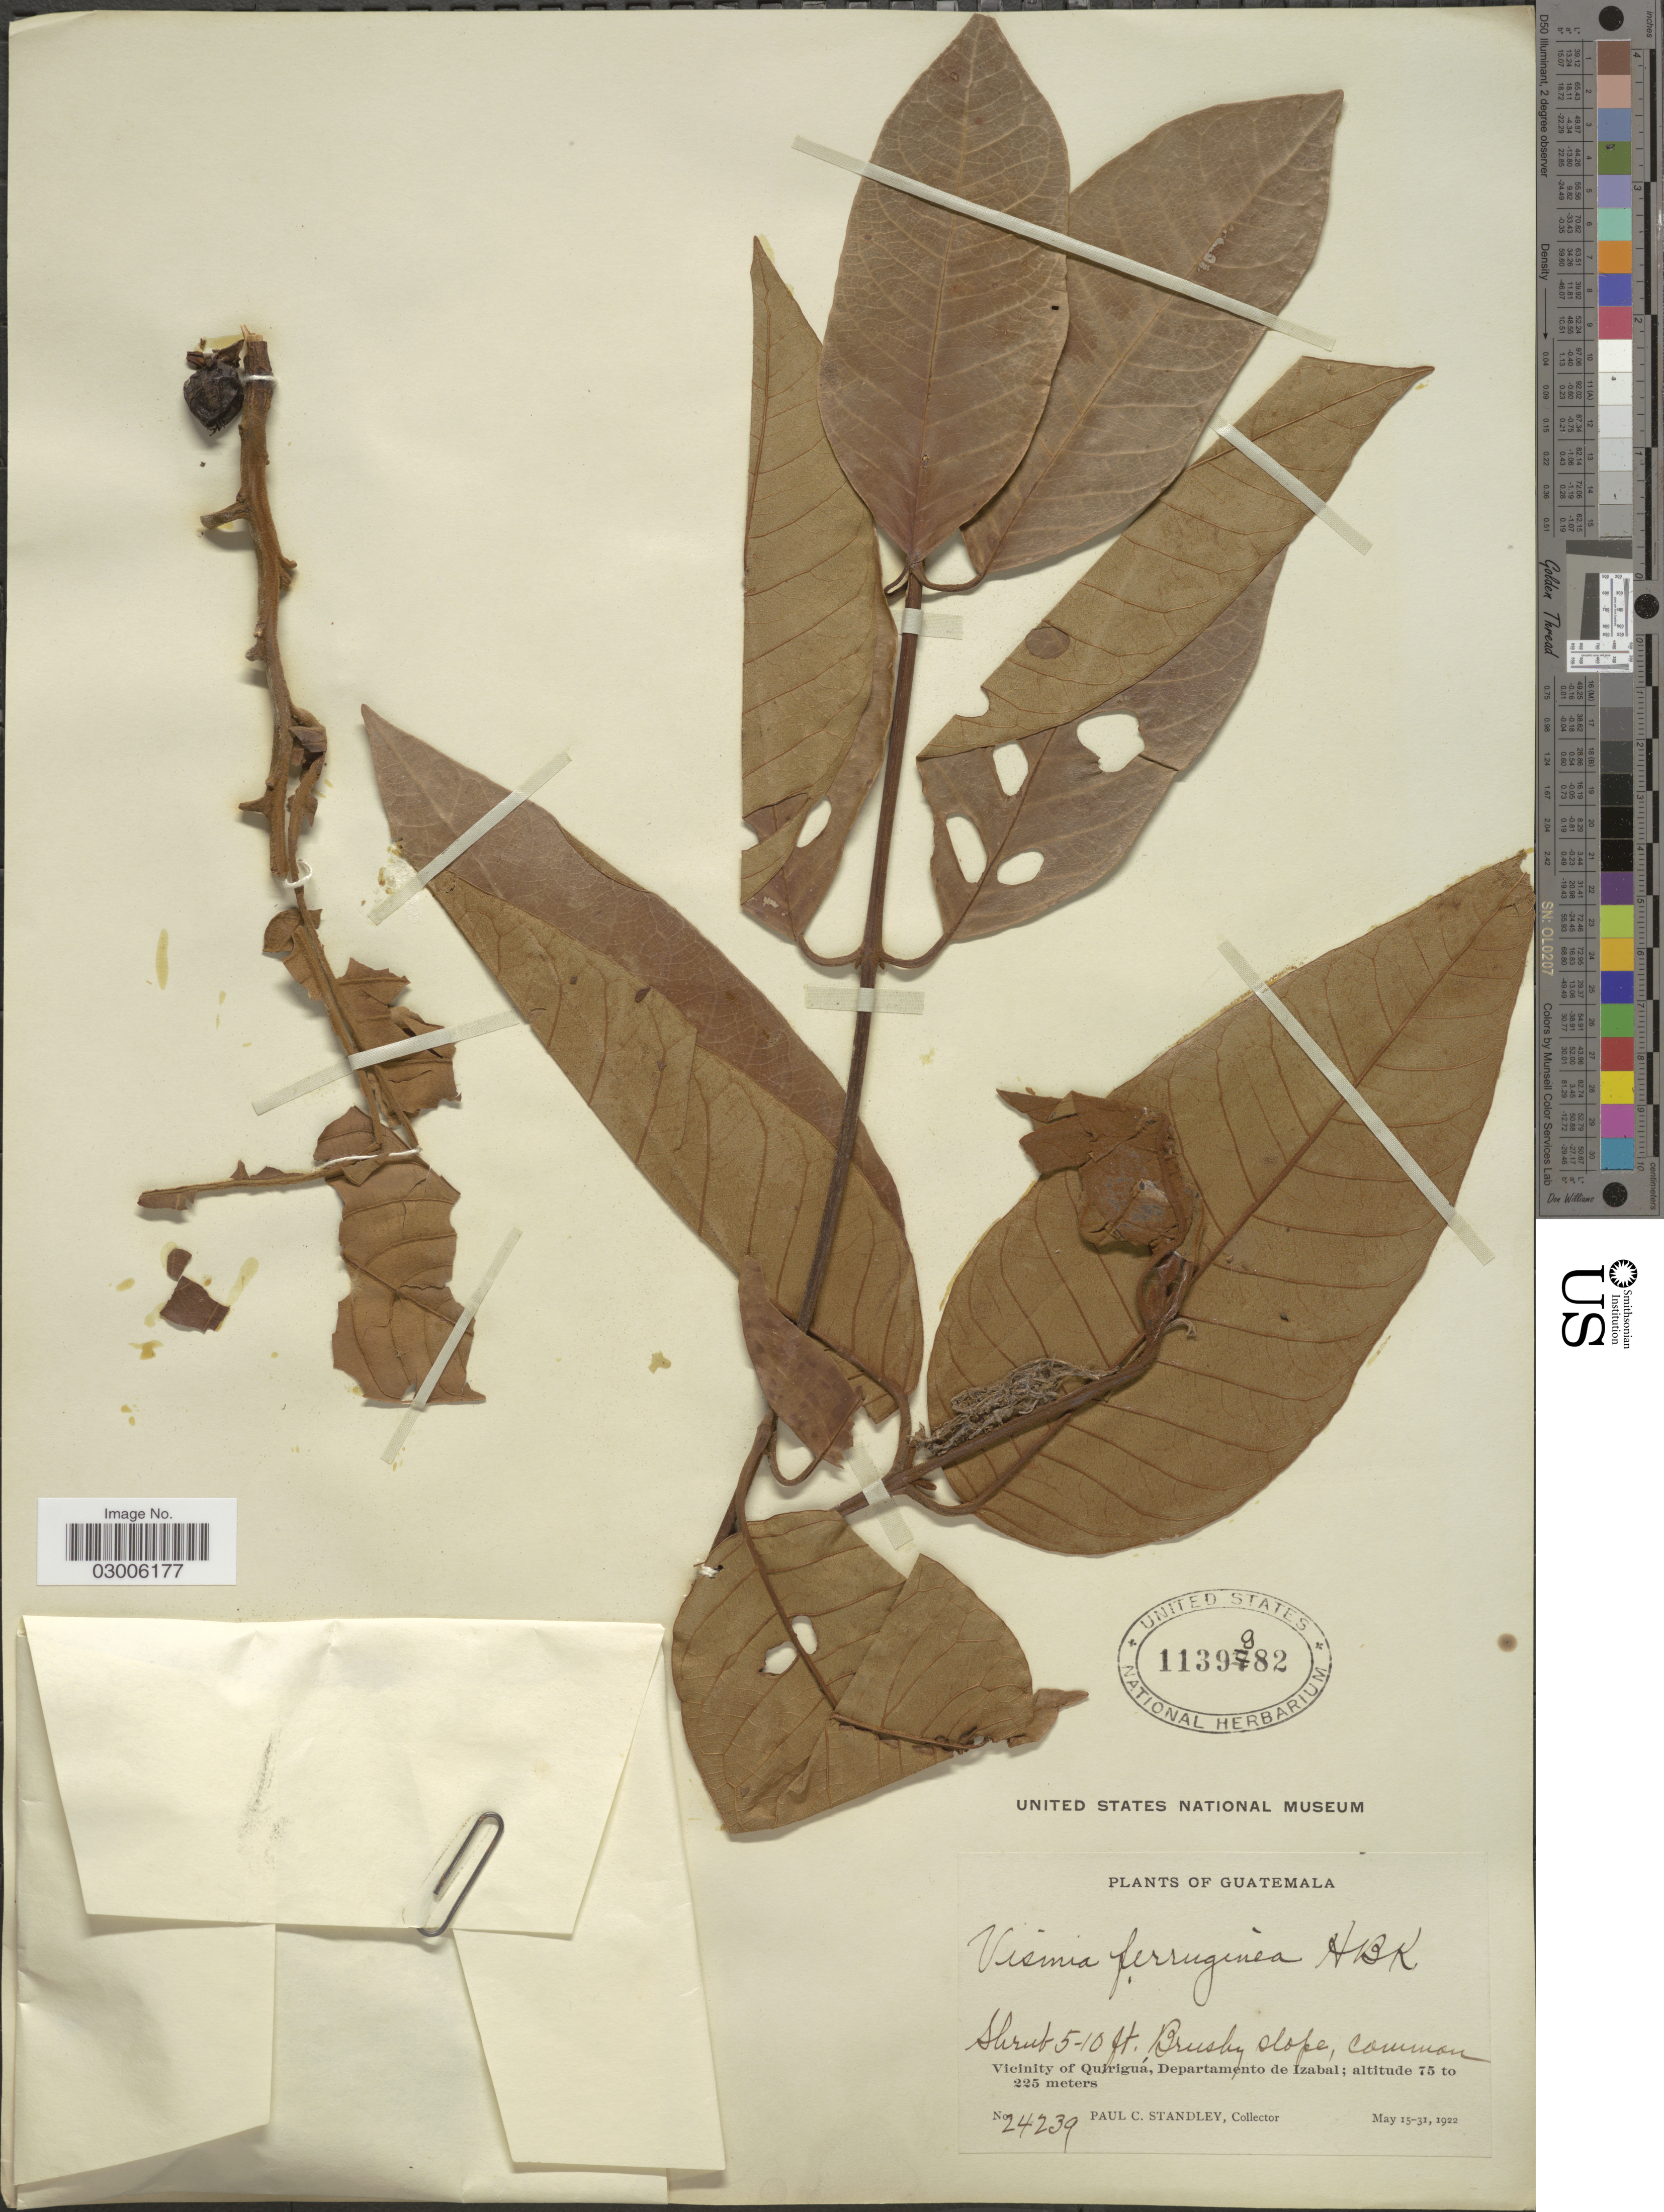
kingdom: Plantae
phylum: Tracheophyta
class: Magnoliopsida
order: Malpighiales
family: Hypericaceae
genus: Vismia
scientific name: Vismia baccifera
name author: (L.) Triana & Planch.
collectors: P. C. Standley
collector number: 24239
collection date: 1922-05-15/1922-05-31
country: Guatemala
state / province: Izabal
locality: Vicinity of Quiriguá, Departamento de Izabal.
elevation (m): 75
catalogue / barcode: US 1139982